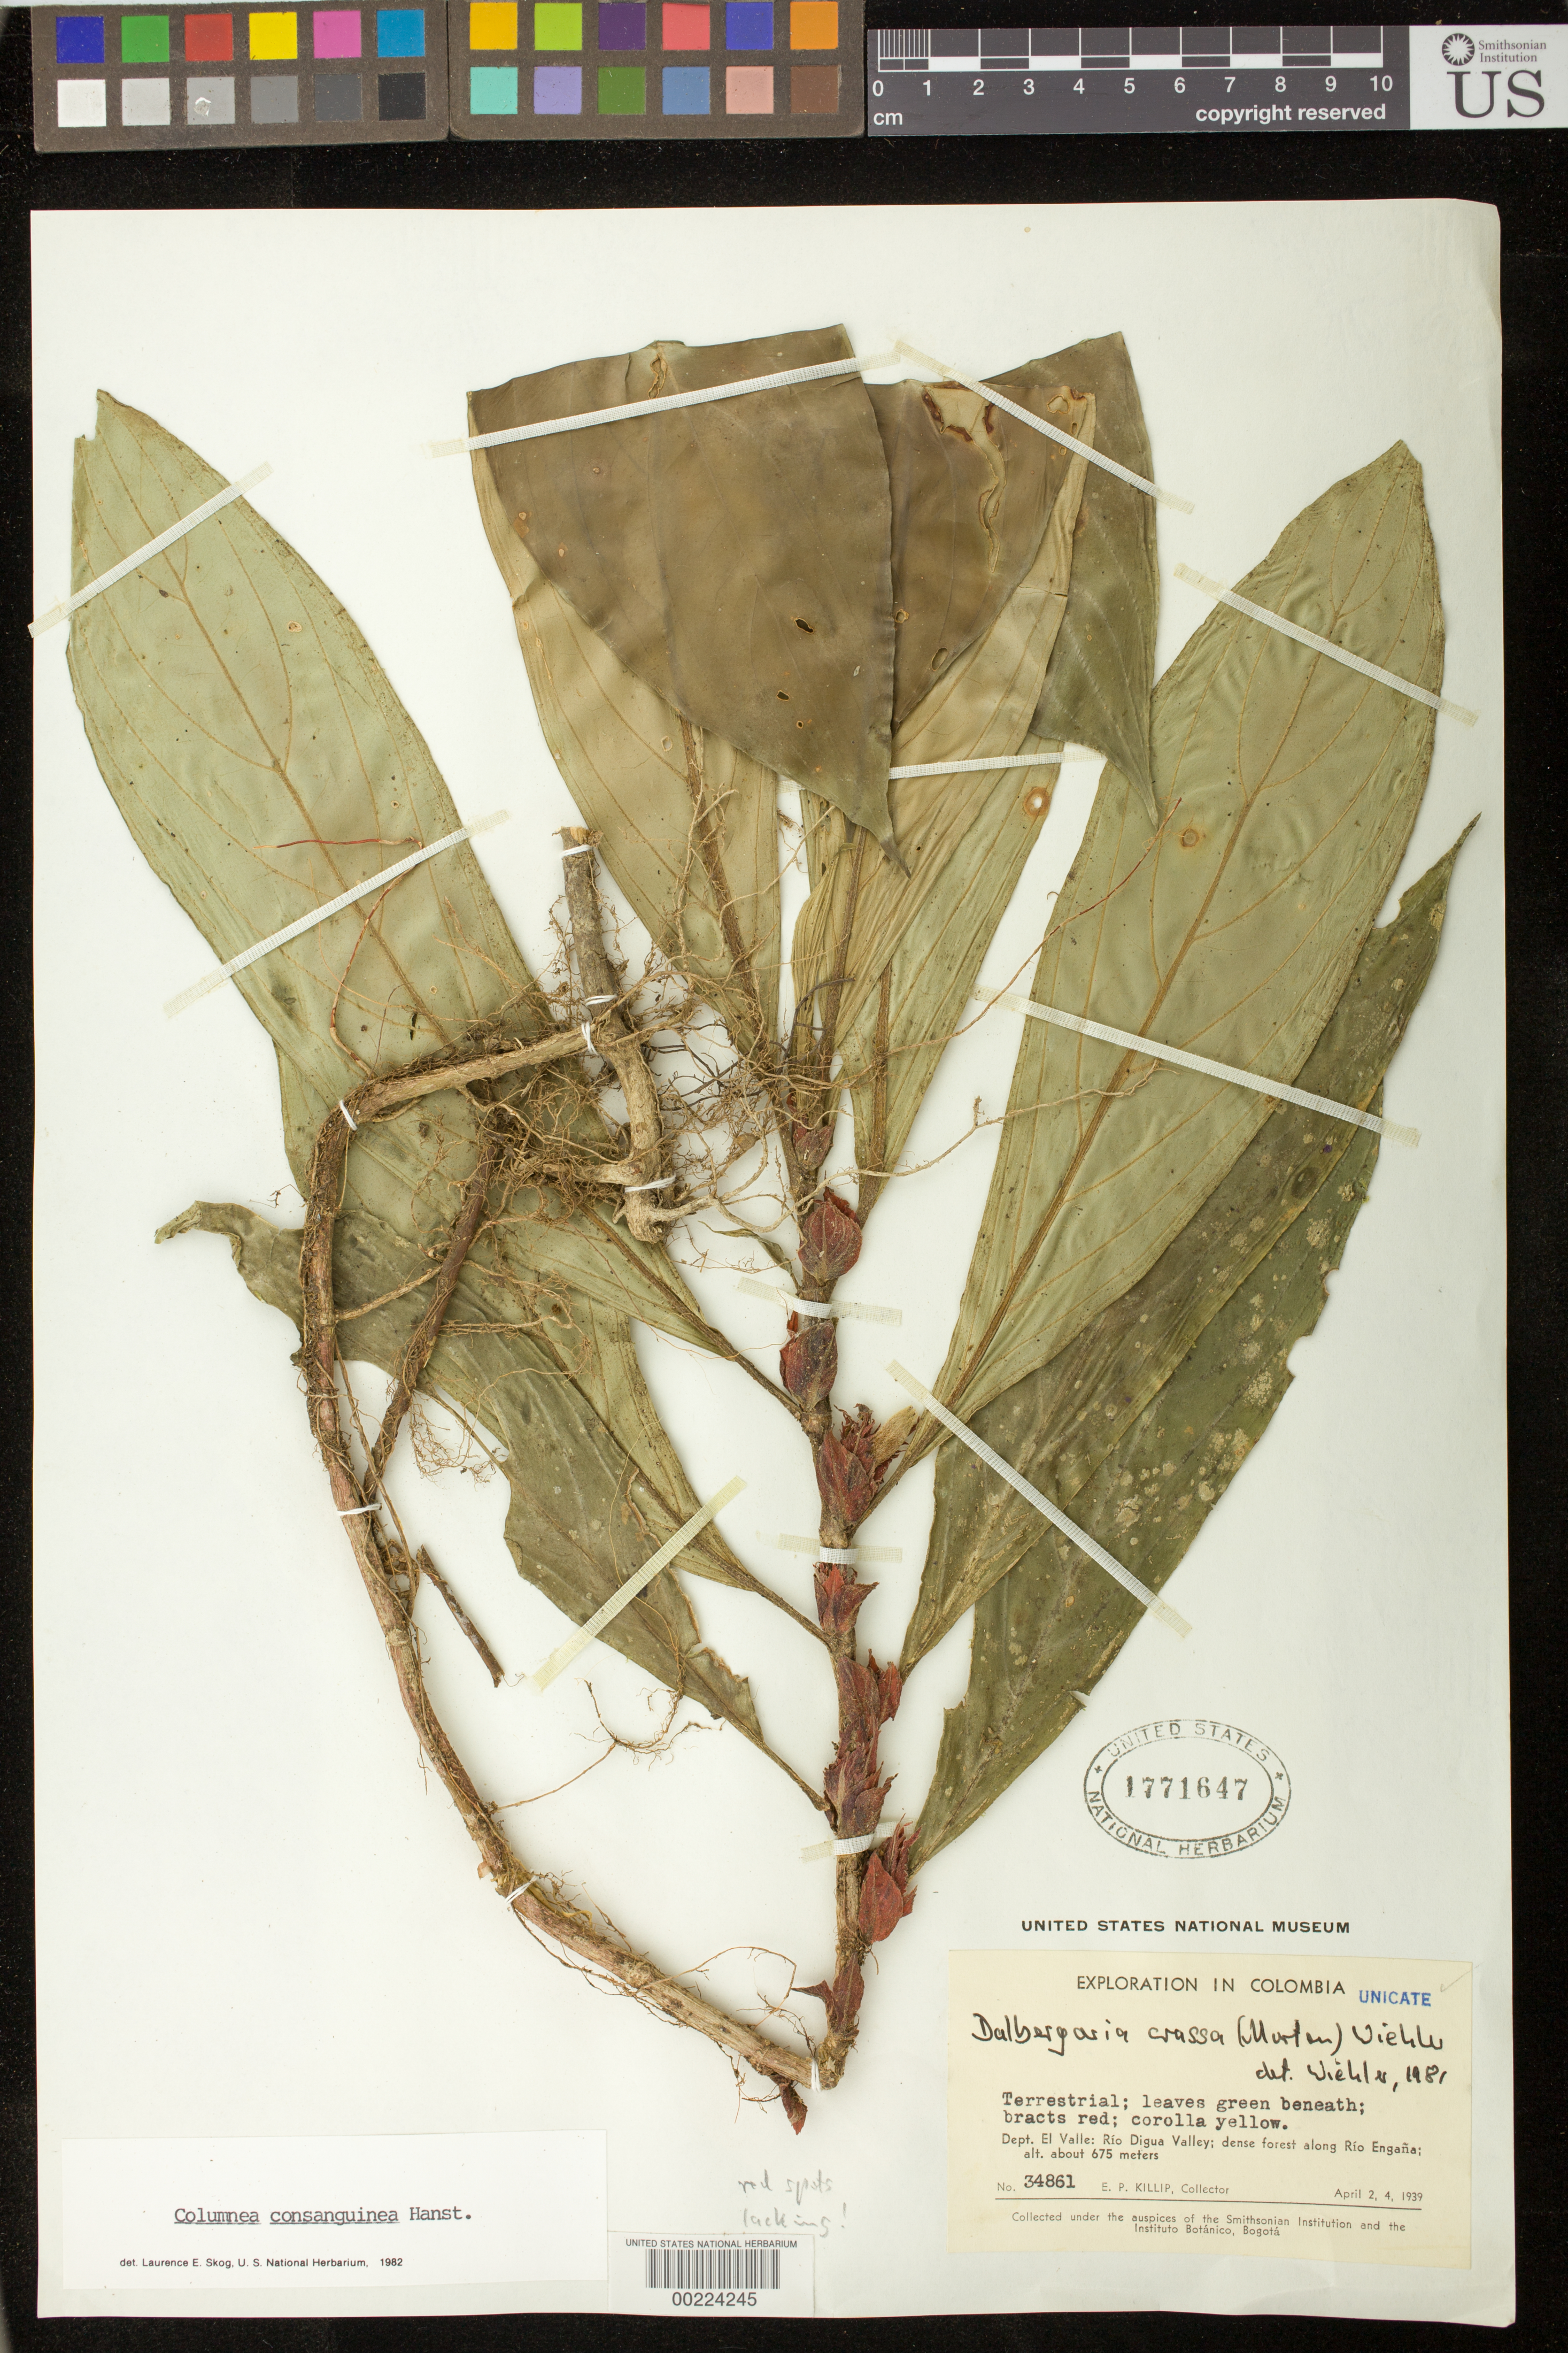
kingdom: Plantae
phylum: Tracheophyta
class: Magnoliopsida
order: Lamiales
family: Gesneriaceae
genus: Columnea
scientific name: Columnea consanguinea Hanst. var. consanguinea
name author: (Hanst.) Hanst.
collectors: E. P. Killip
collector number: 34861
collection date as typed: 2-4 Apr 1939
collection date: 1939-04-02/1939-04-04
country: Colombia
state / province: Valle del Cauca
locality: Rio Digua valley, along Rio Engana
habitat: Dense forest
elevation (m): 675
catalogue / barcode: US 1771647